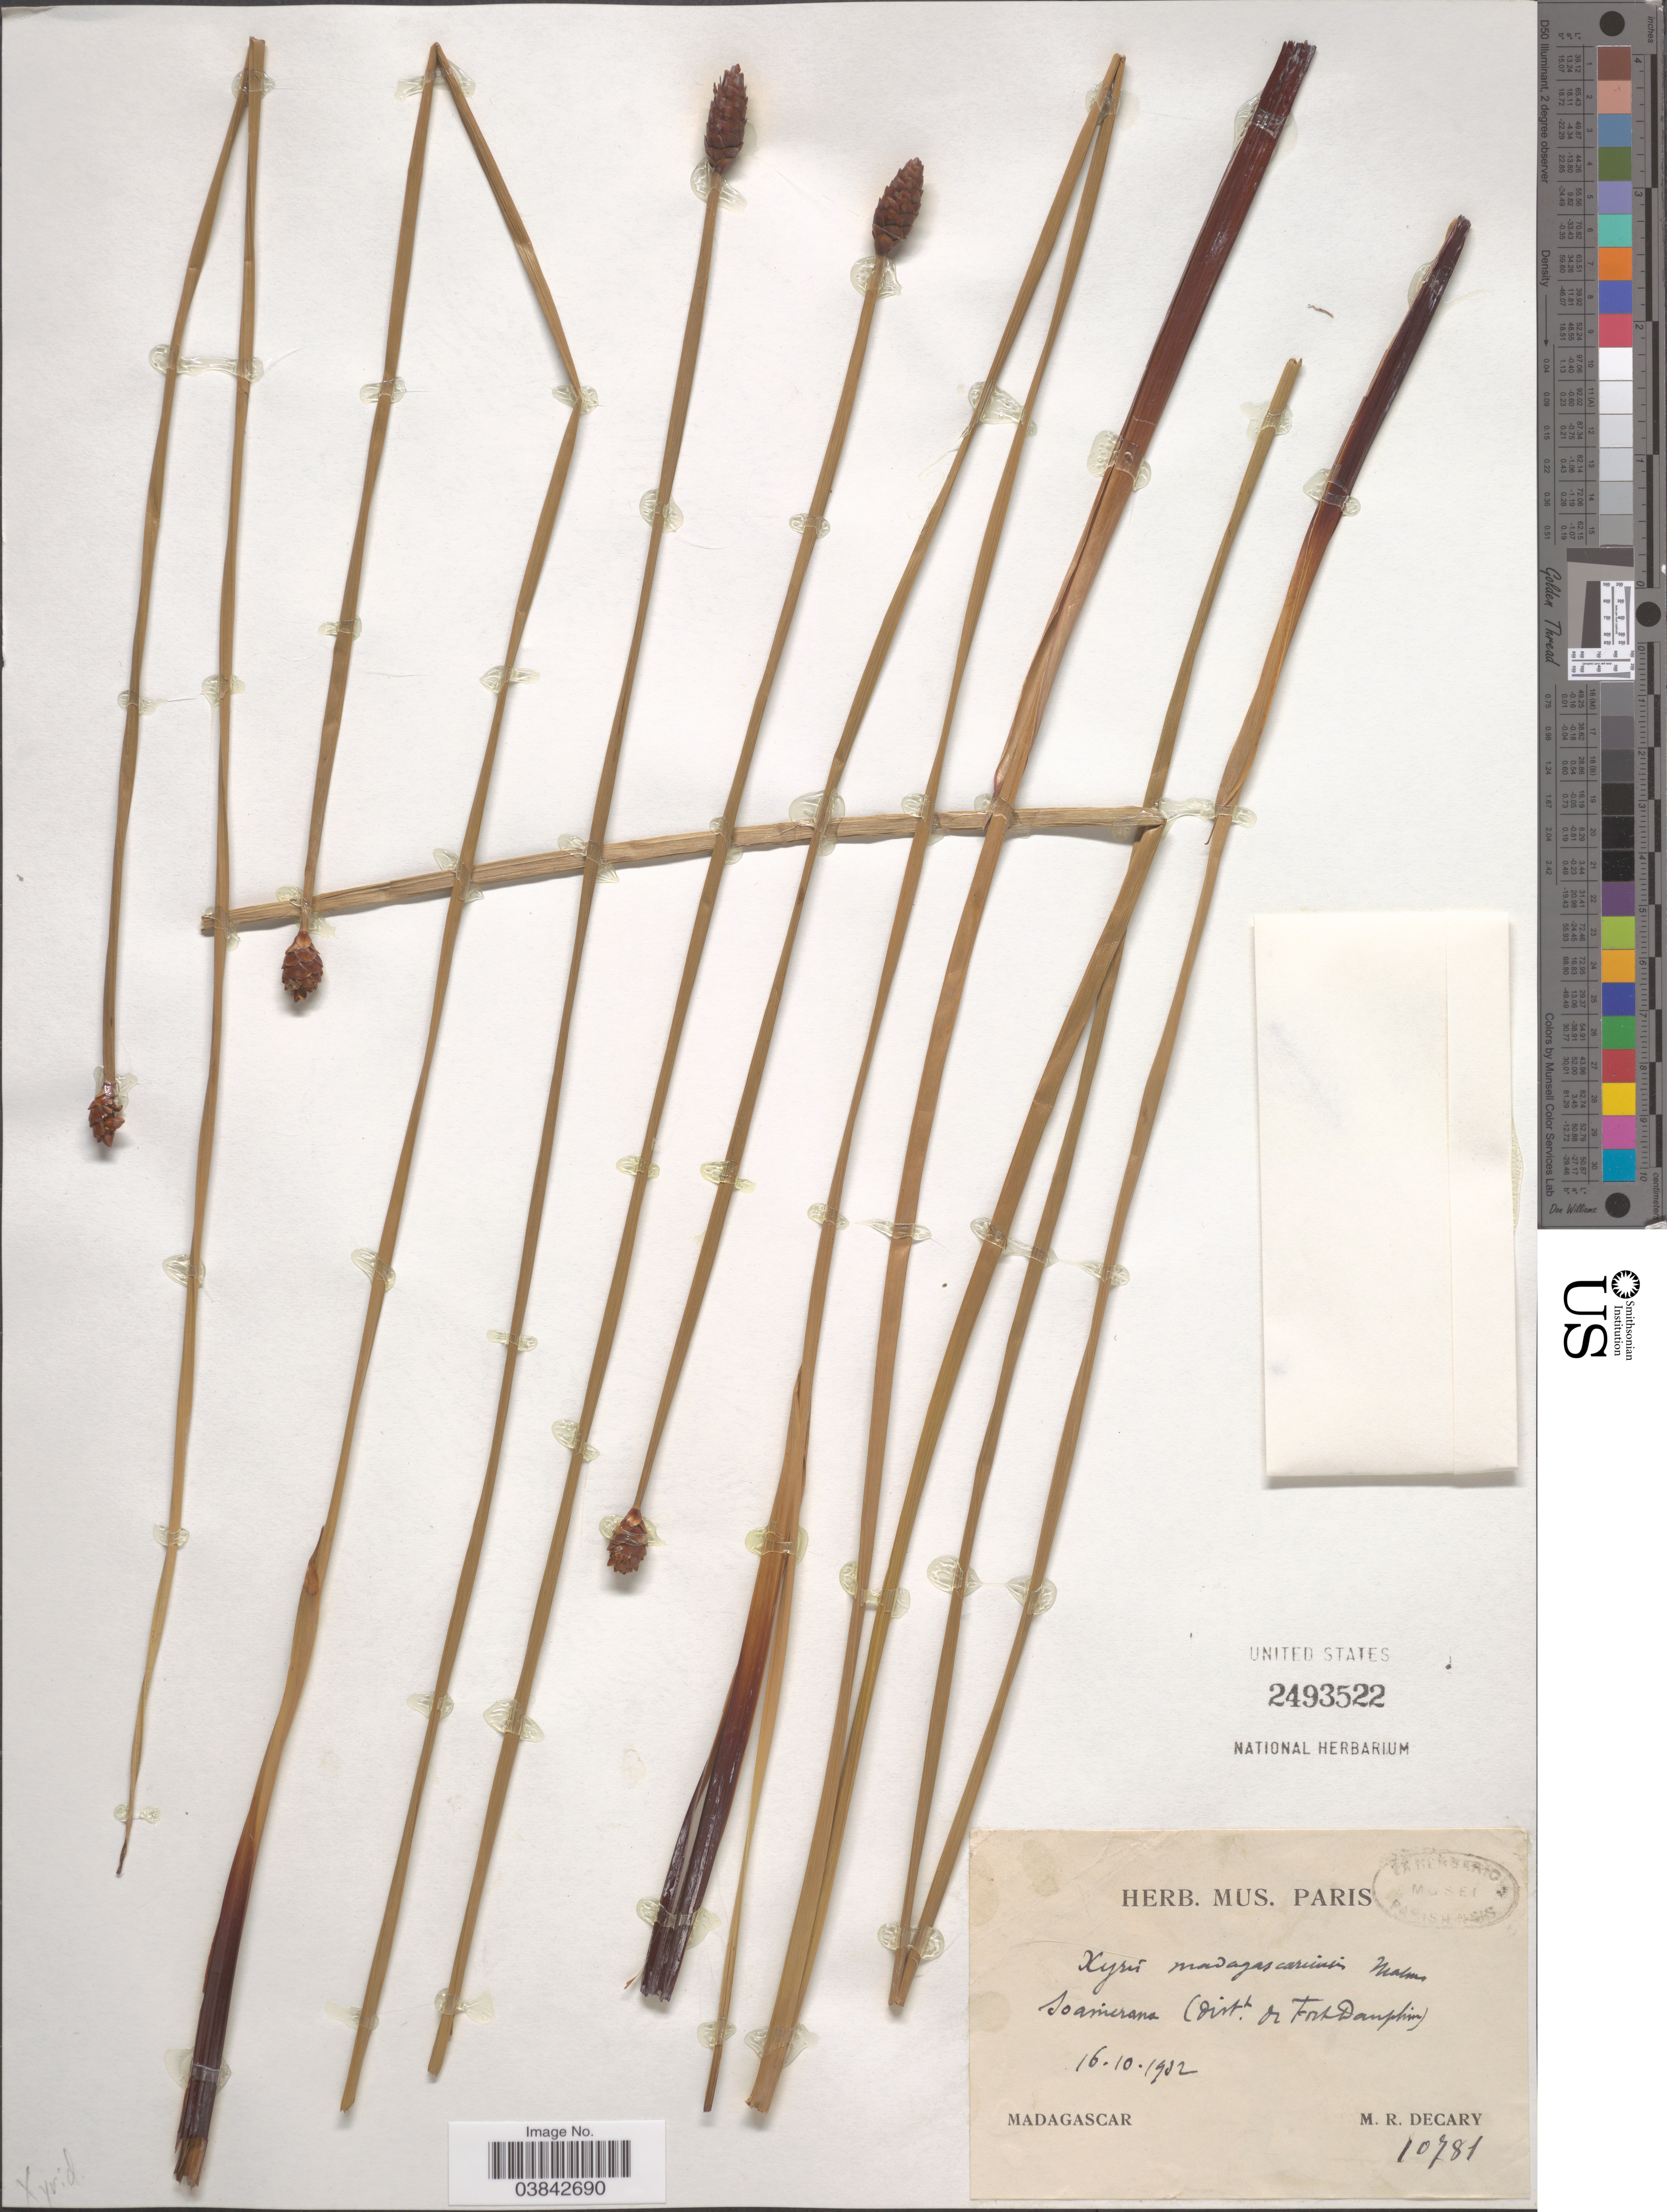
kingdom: Plantae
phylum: Tracheophyta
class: Liliopsida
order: Poales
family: Xyridaceae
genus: Xyris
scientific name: Xyris madagascariensis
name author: Malme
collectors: R. Decary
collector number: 10781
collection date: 1932-10-16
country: Madagascar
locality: Soamerana (Distr. de Fort-Dauphin).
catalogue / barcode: US 2493522